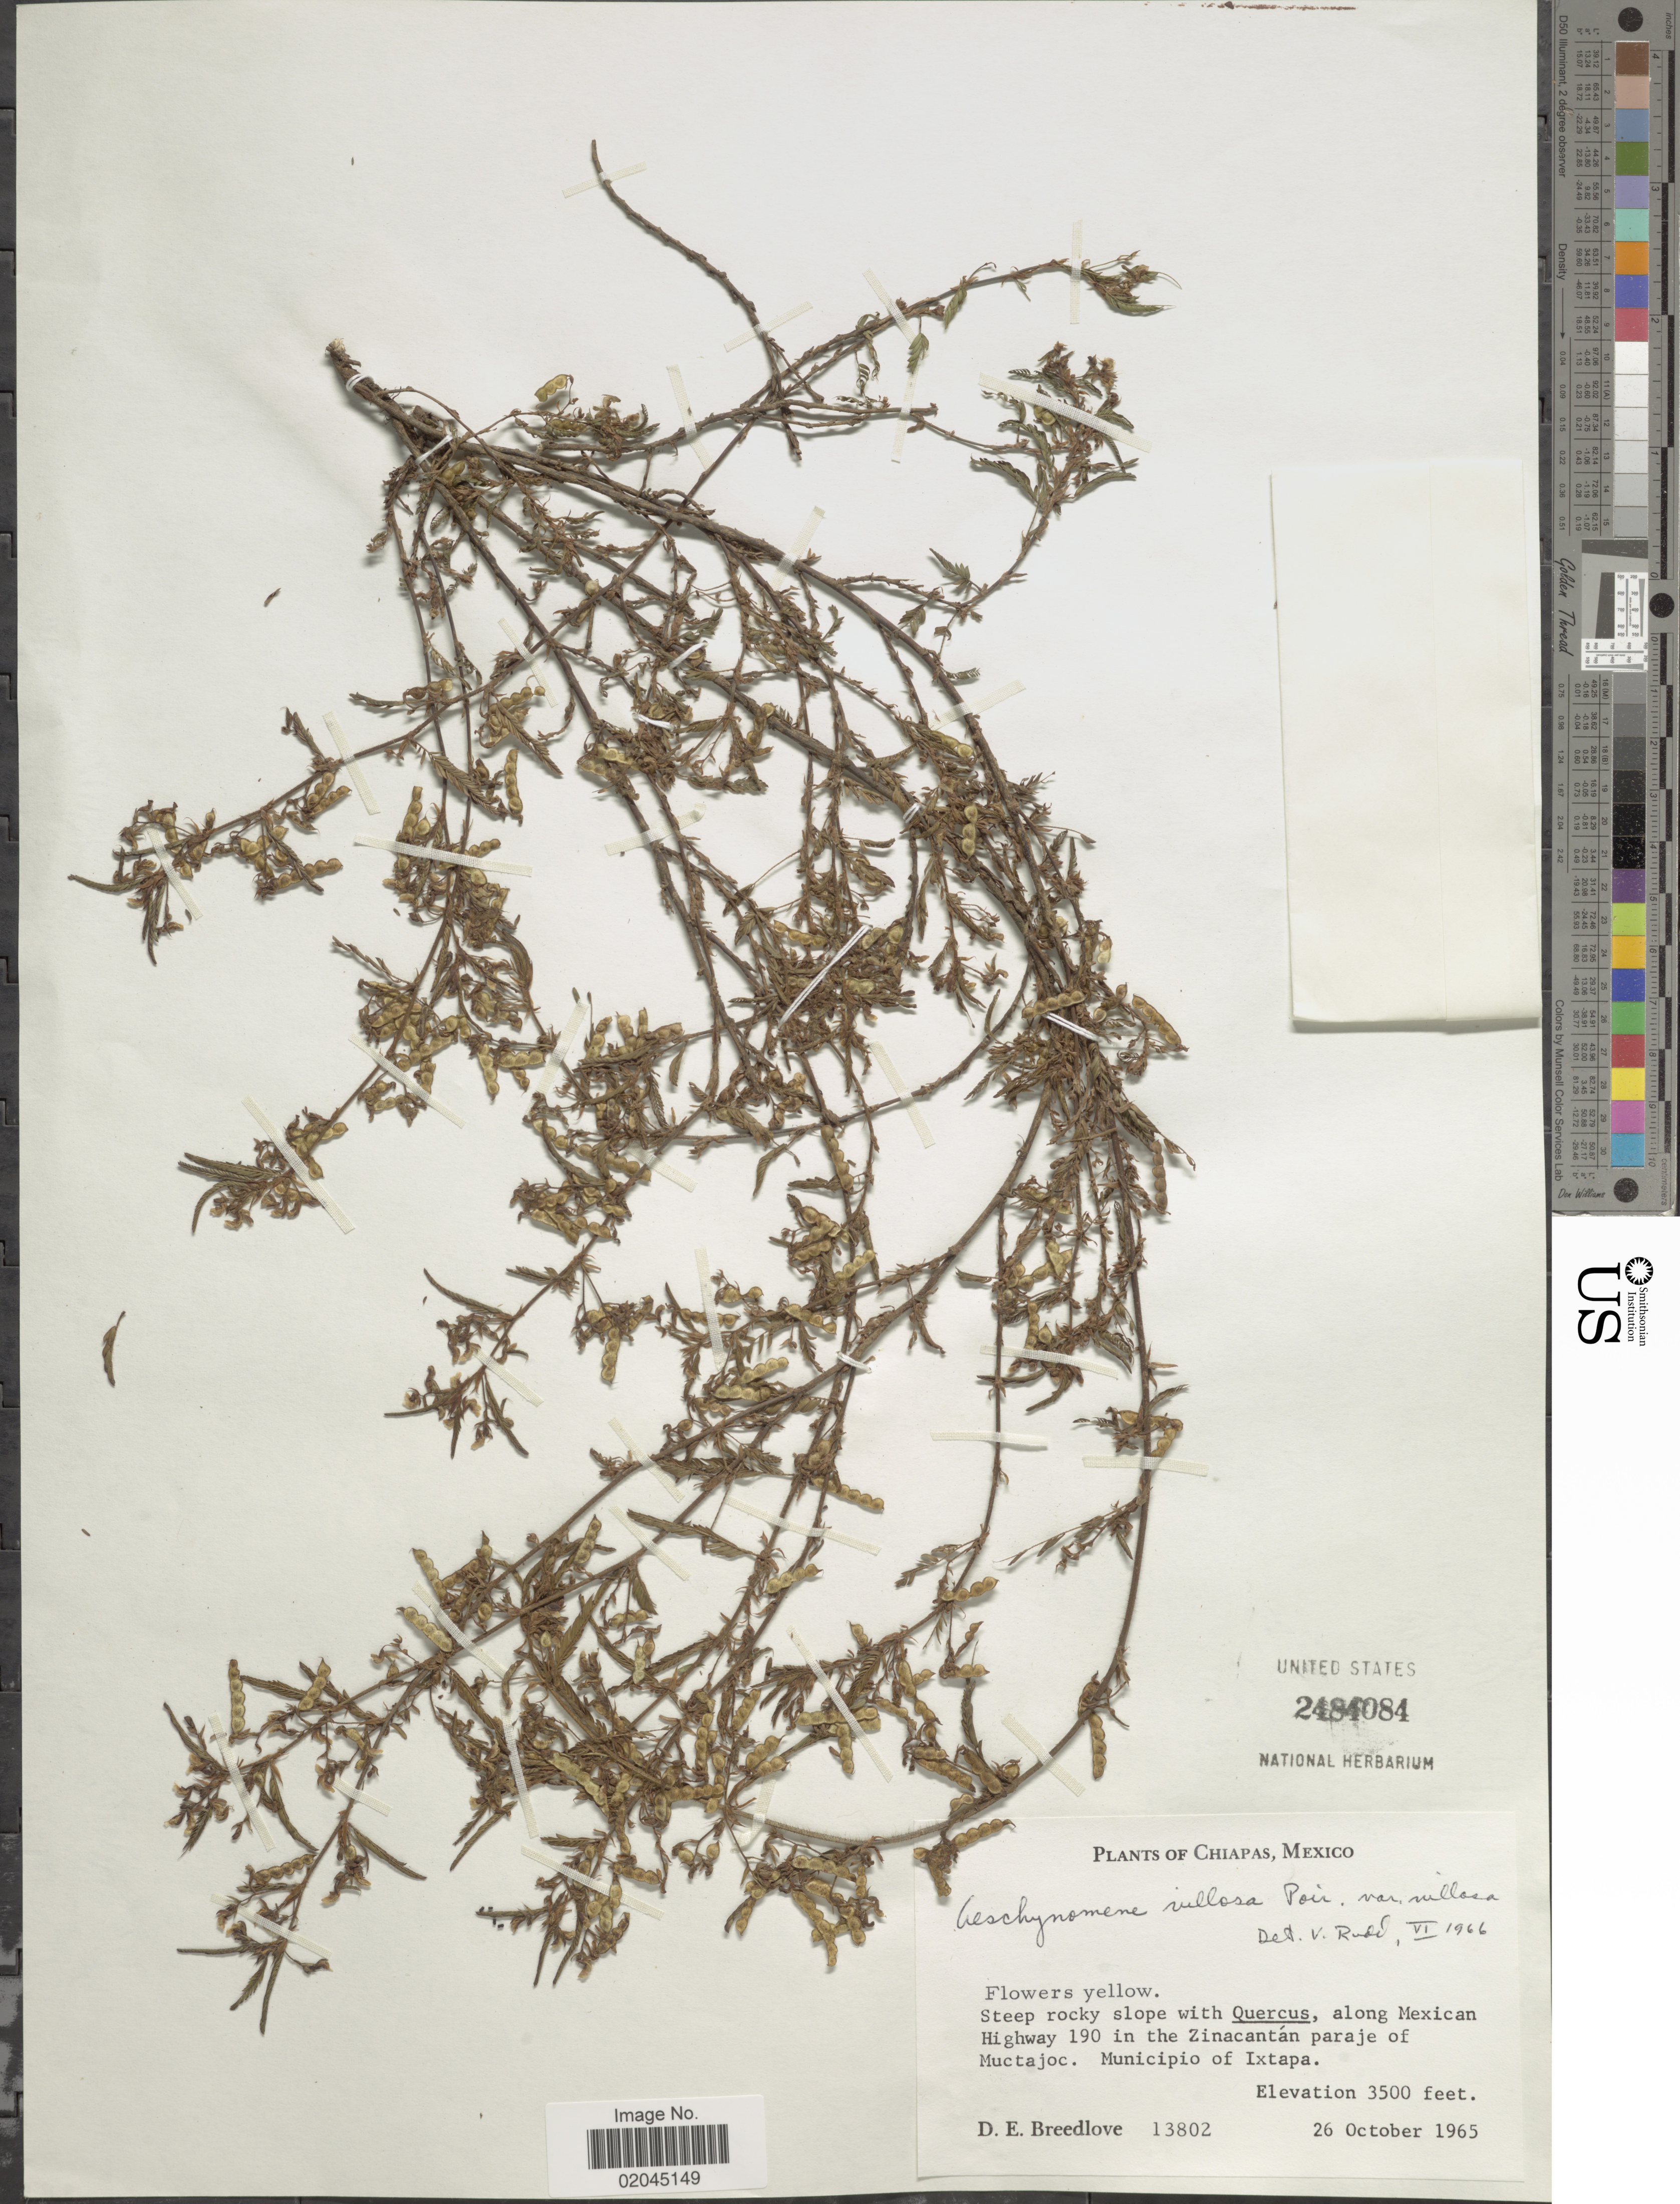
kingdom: Plantae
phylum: Tracheophyta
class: Magnoliopsida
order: Fabales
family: Fabaceae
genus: Aeschynomene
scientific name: Aeschynomene villosa var. villosa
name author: Poir.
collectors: D. E. Breedlove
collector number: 13802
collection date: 1965-10-26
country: Mexico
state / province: Chiapas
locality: Steep rocky slope with Quercus, along Mexican Highway 190 in the Zinacantán paraje of Muctajoc. Municipio of Ixtapa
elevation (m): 1067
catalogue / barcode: US 2484084